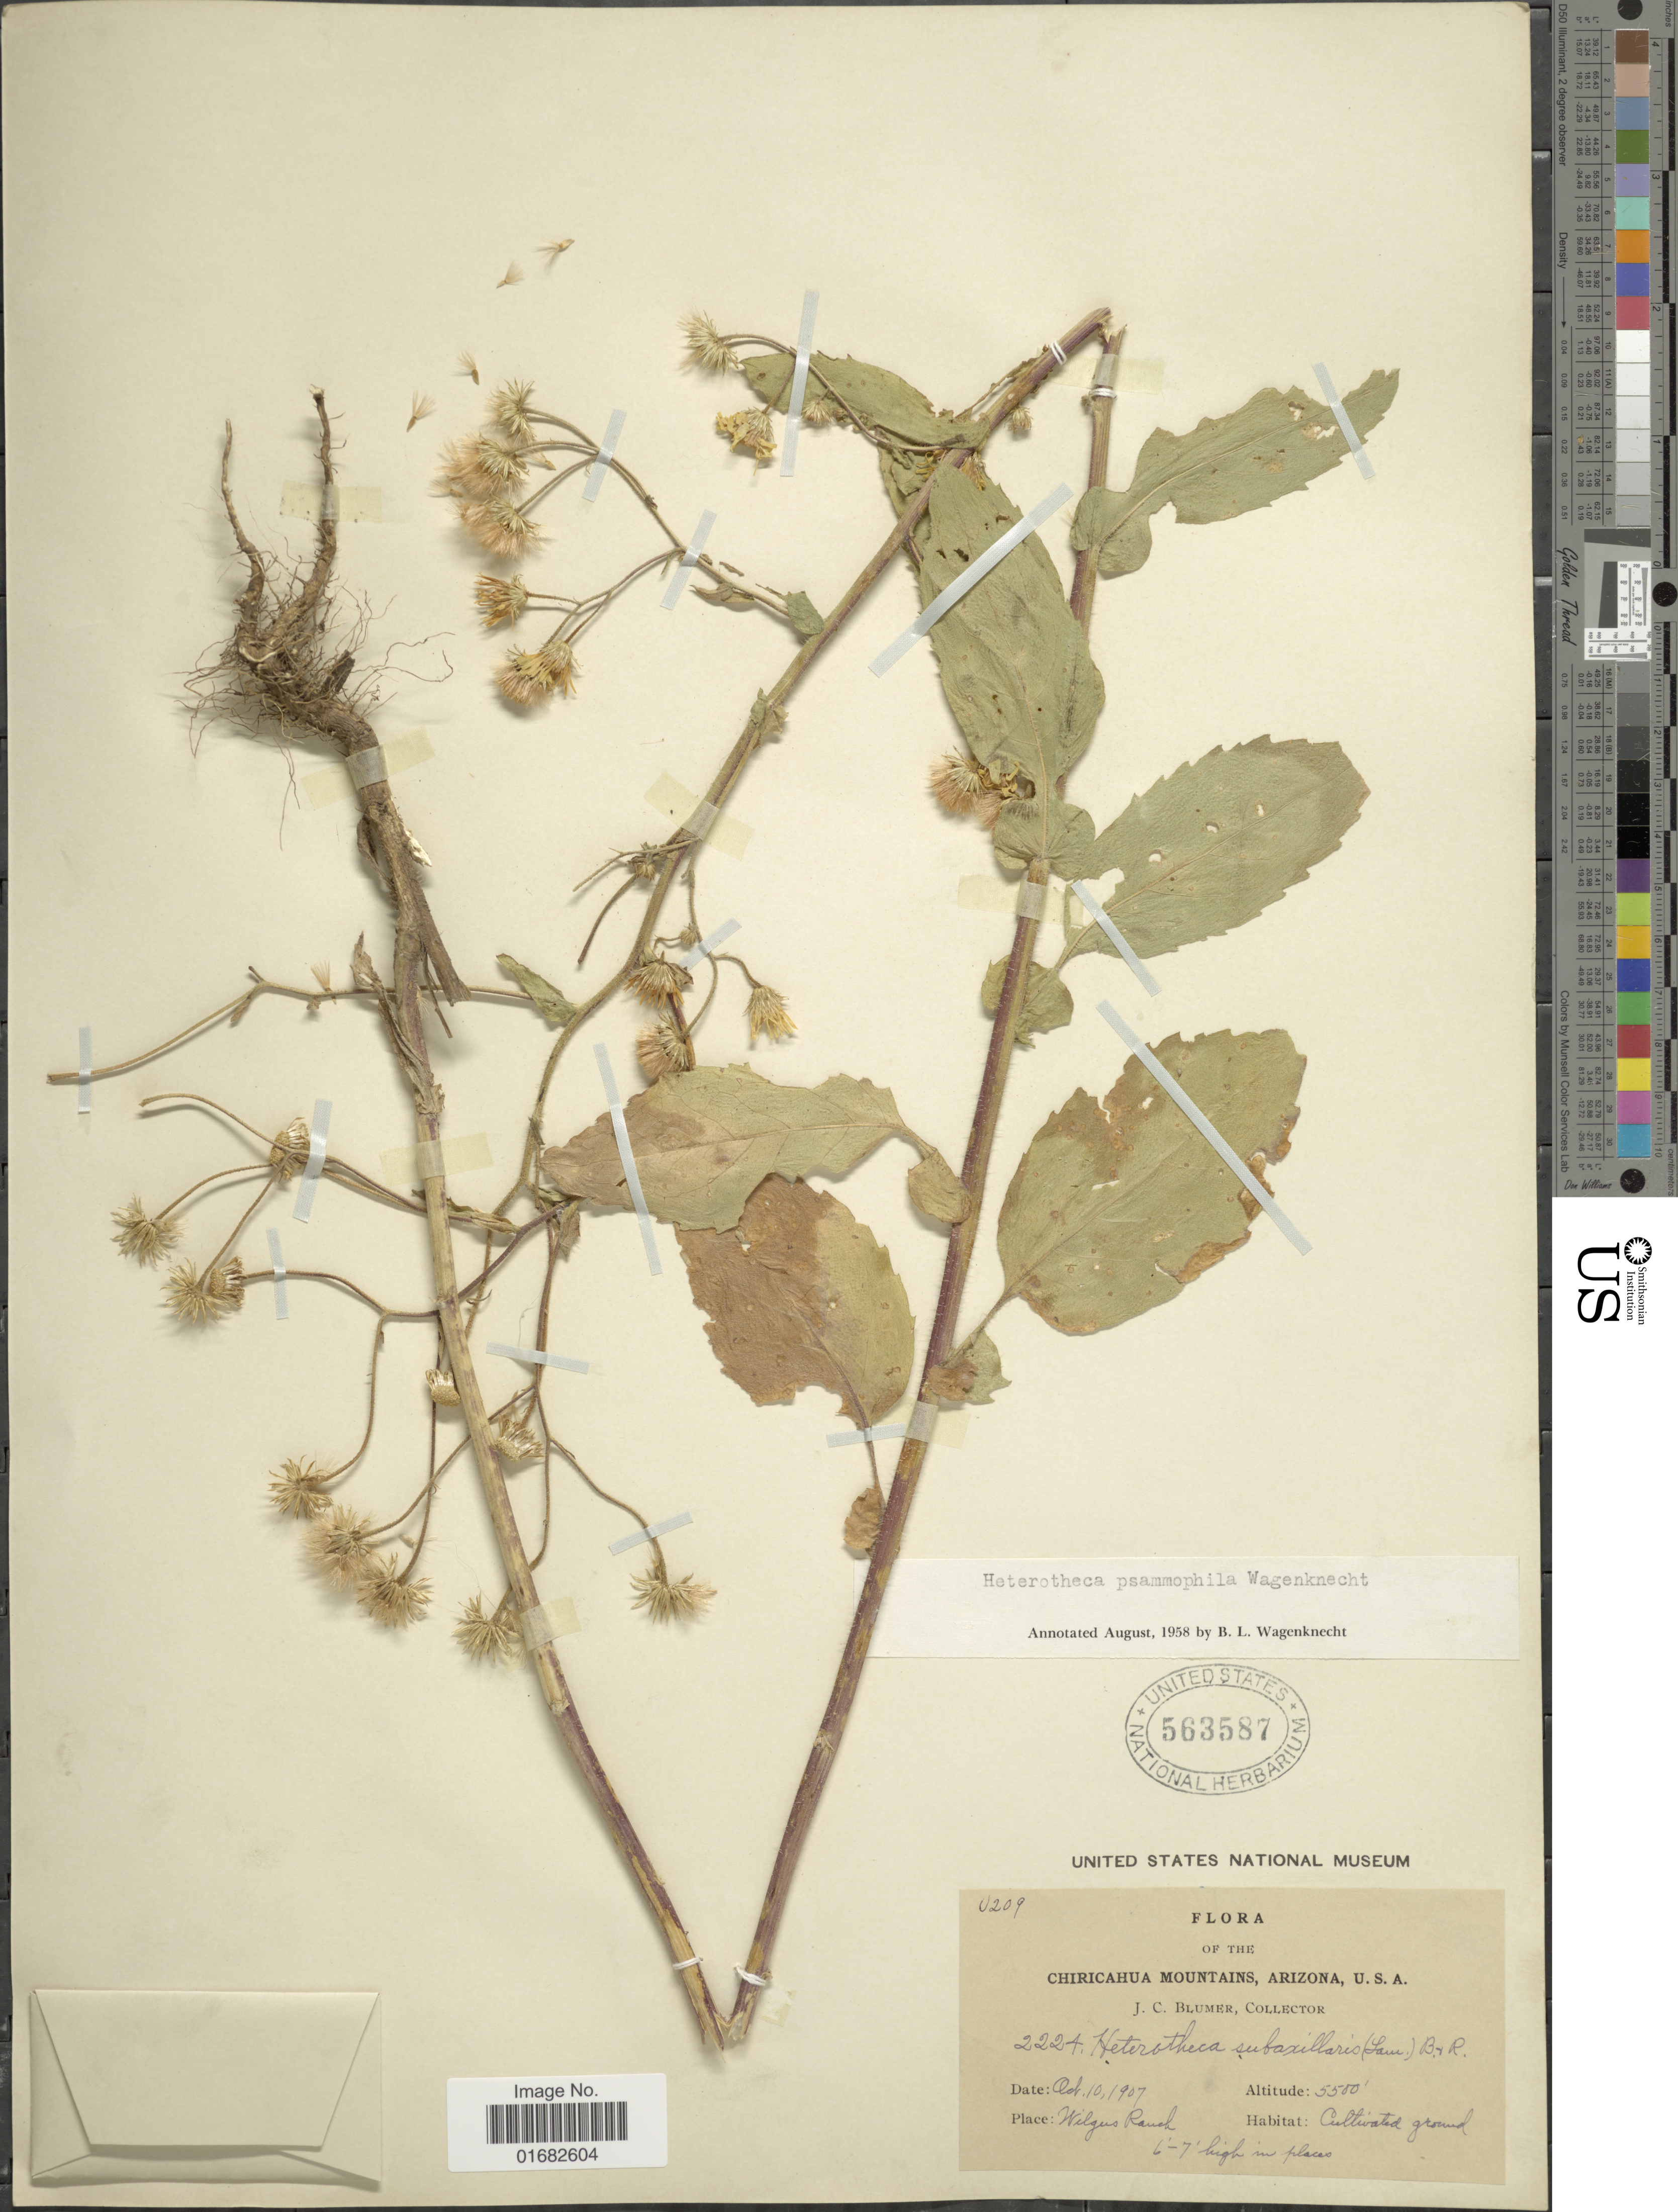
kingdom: Plantae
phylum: Tracheophyta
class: Magnoliopsida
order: Asterales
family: Asteraceae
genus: Heterotheca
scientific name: Heterotheca psammophila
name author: B. Wagenkn.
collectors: J. C. Blumer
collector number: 2224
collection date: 1907-10-10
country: United States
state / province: Arizona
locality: Chiricahua Mountains. Wilgus Ranch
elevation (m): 1676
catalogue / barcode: US 563587